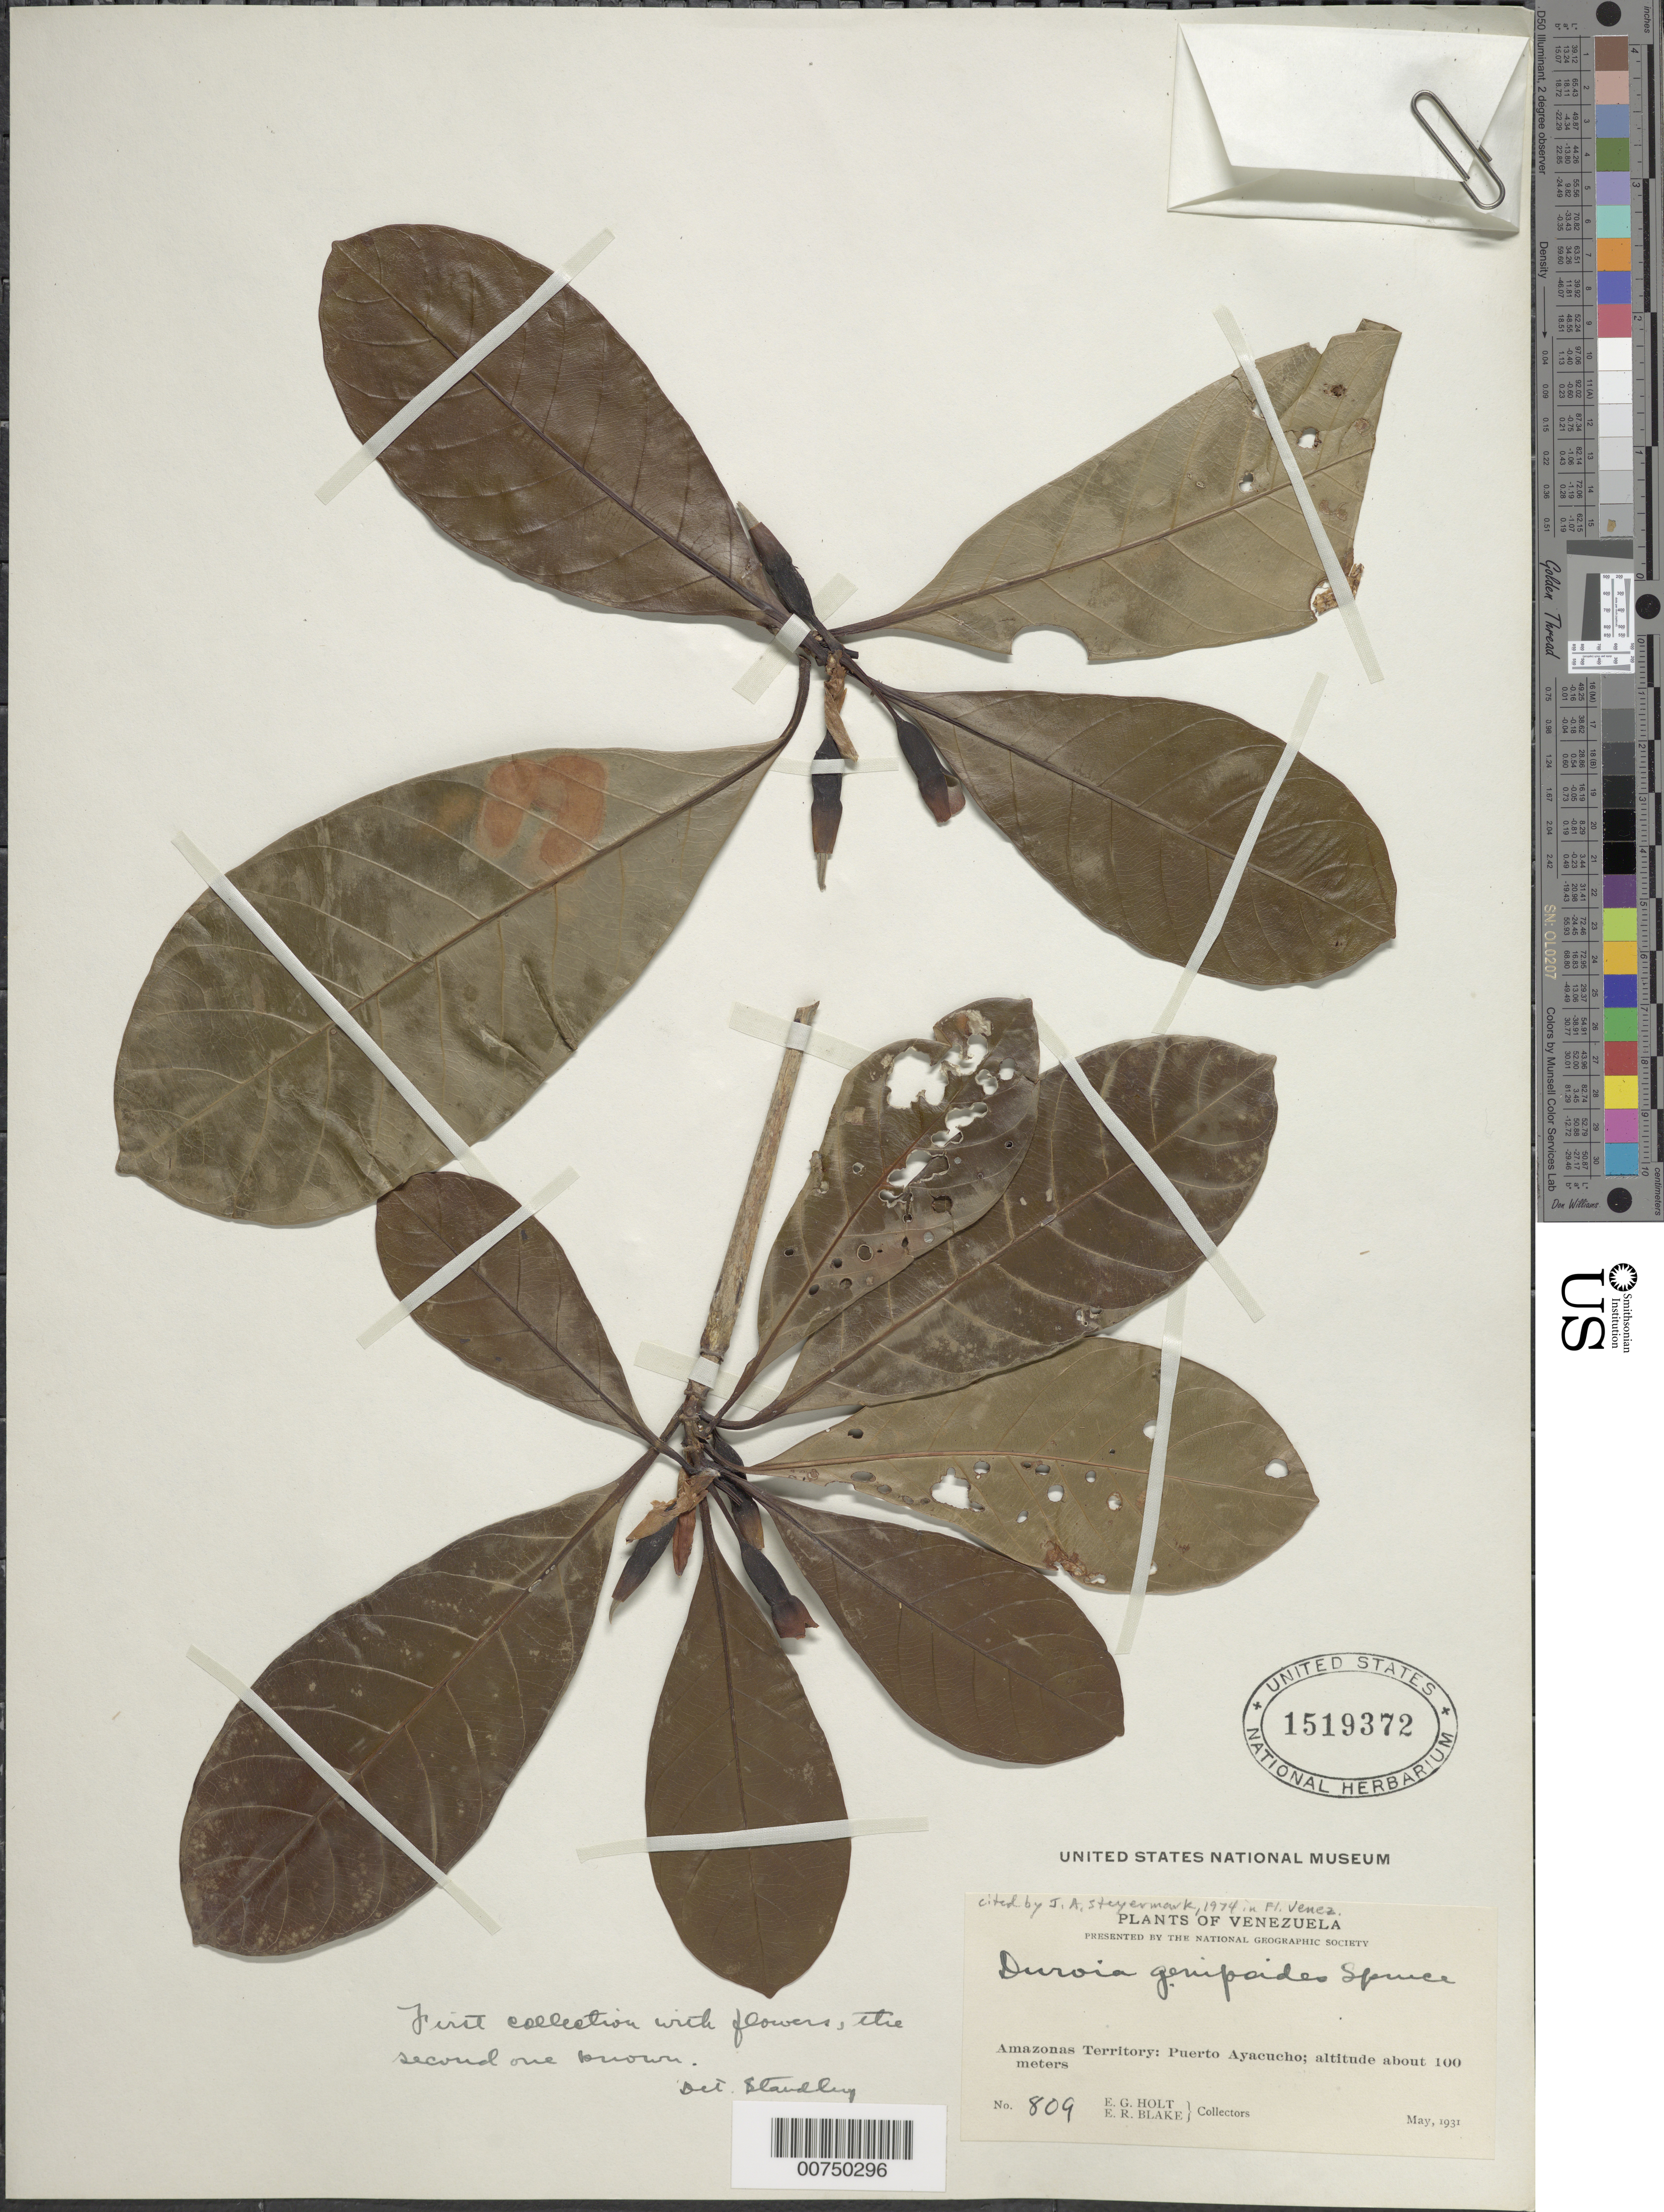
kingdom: Plantae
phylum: Tracheophyta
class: Magnoliopsida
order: Gentianales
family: Rubiaceae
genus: Duroia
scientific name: Duroia genipoides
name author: Hook. f. ex K. Schum.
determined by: Standley, Paul C.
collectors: E. Holt & E. R. Blake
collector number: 809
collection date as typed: May-31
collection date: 1931-05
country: Venezuela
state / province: Amazonas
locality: Puerto Ayacucho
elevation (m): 100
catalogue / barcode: US 1519372